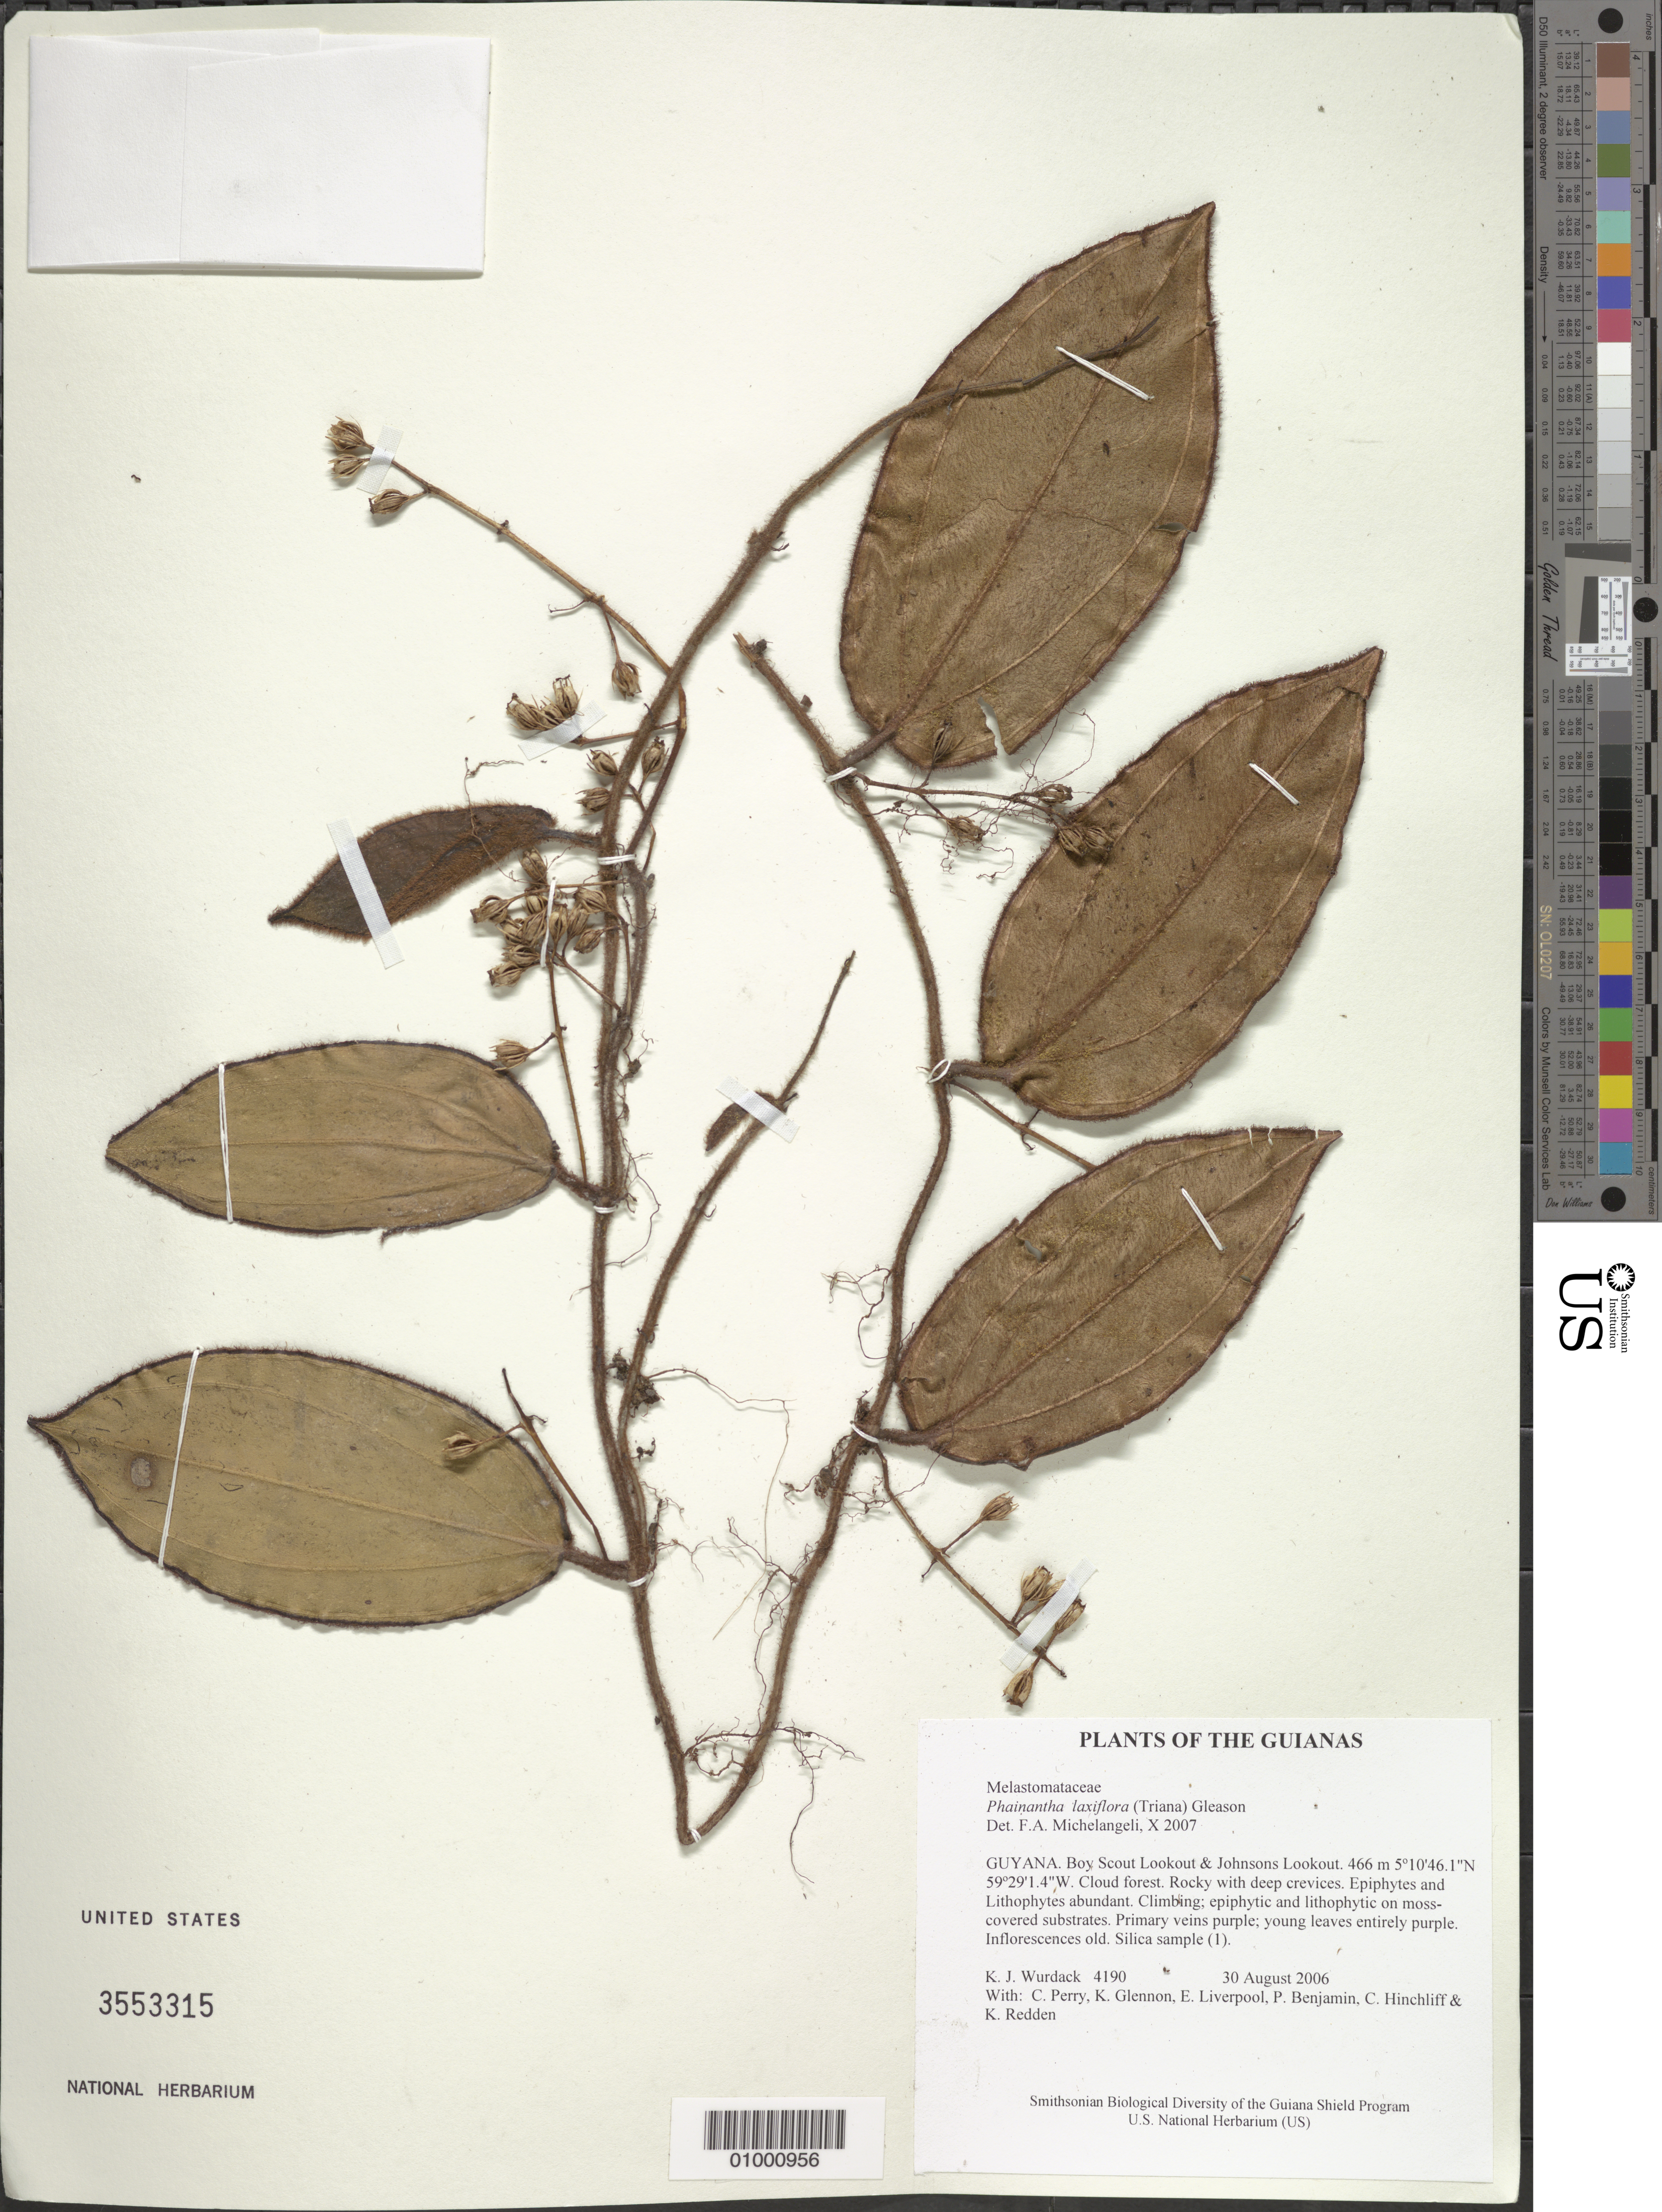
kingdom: Plantae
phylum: Tracheophyta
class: Magnoliopsida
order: Myrtales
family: Melastomataceae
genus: Phainantha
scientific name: Phainantha laxiflora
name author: (Triana) Gleason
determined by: Michelangeli, F. A.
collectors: K. Wurdack, C. Perry, K. Glennon, E. Liverpool, P. Benjamin, C. E. Hinchliff & K. M. Redden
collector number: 4190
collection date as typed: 30 August 2006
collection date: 2006-08-30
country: Guyana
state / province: Potaro-Siparuni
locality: Boy Scout Lookout & Johnsons Lookout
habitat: Cloud forest. Rocky with deep crevices. Epiphytes and lithophytes abundant.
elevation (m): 466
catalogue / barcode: US 3553315